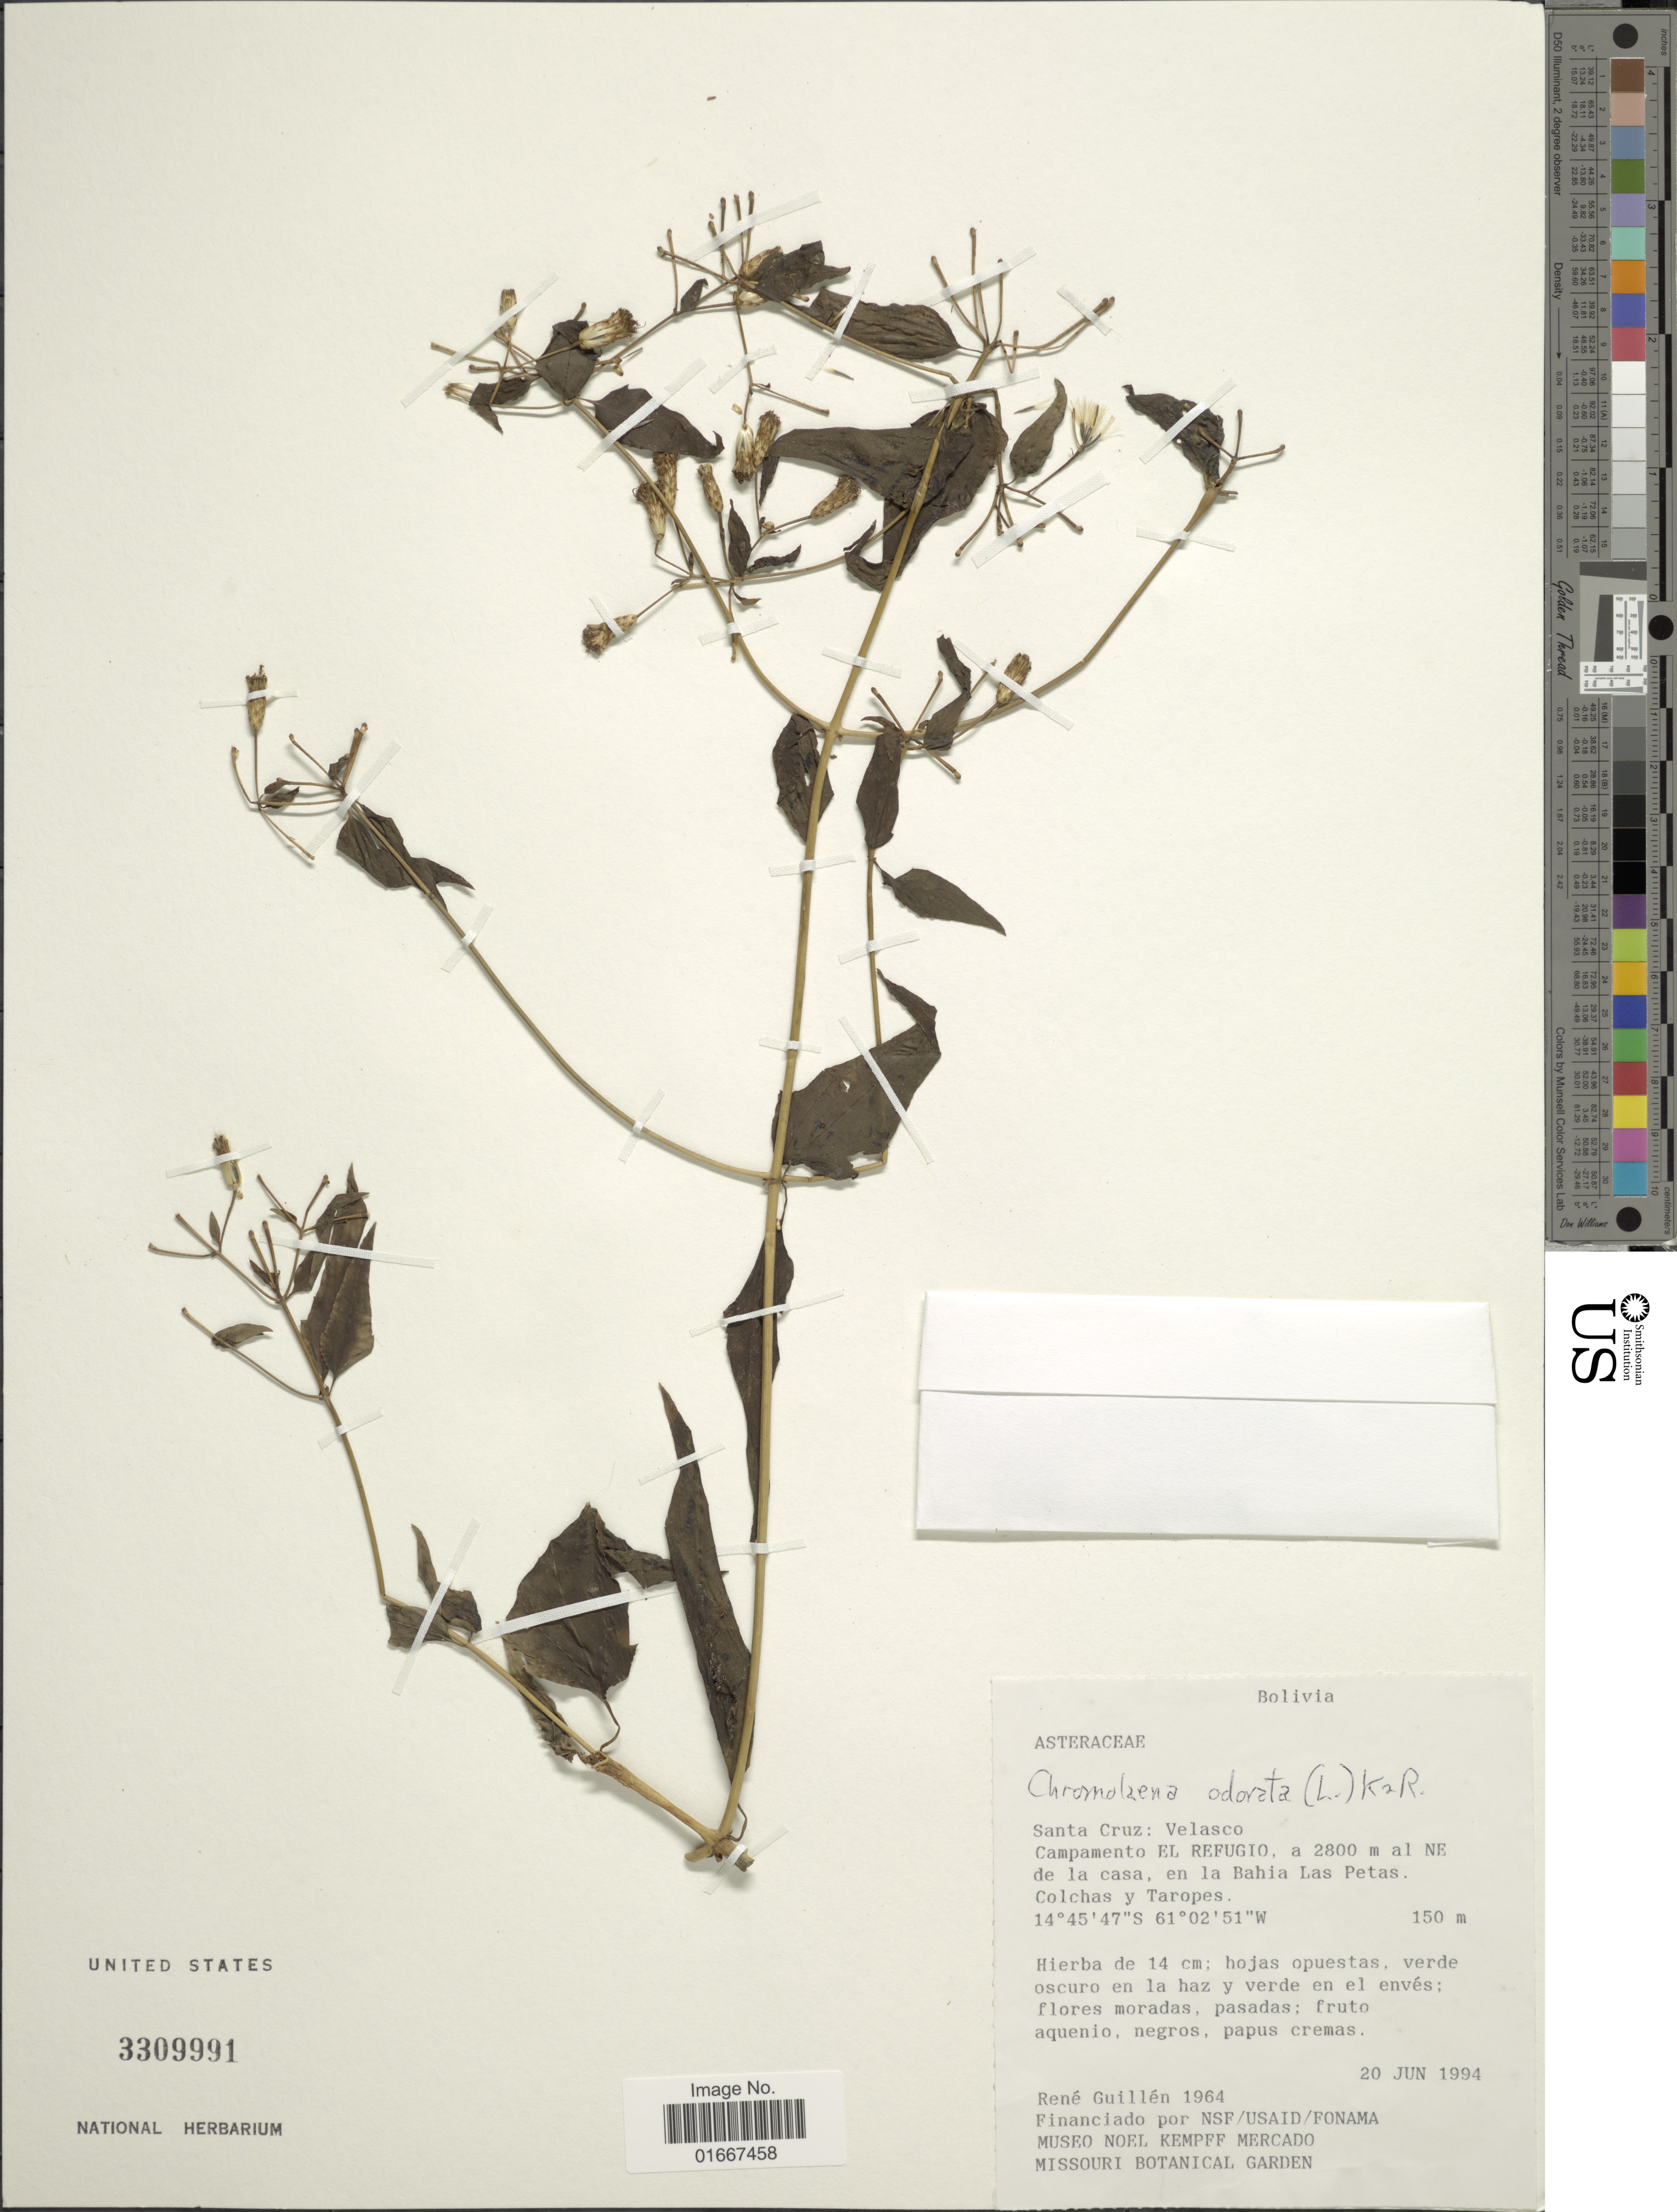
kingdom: Plantae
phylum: Tracheophyta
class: Magnoliopsida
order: Asterales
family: Asteraceae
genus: Chromolaena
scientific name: Chromolaena subscandens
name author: (Hieron.) R.M. King & H. Rob.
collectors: R. Guillen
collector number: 1964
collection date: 1994-06-20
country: Bolivia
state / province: Santa Cruz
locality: Velasco, Campamento El Refugio, a 2800 m al NE de la casa, en la Bahia Las Petas. Colchas y Taropes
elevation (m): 150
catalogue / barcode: US 3309991